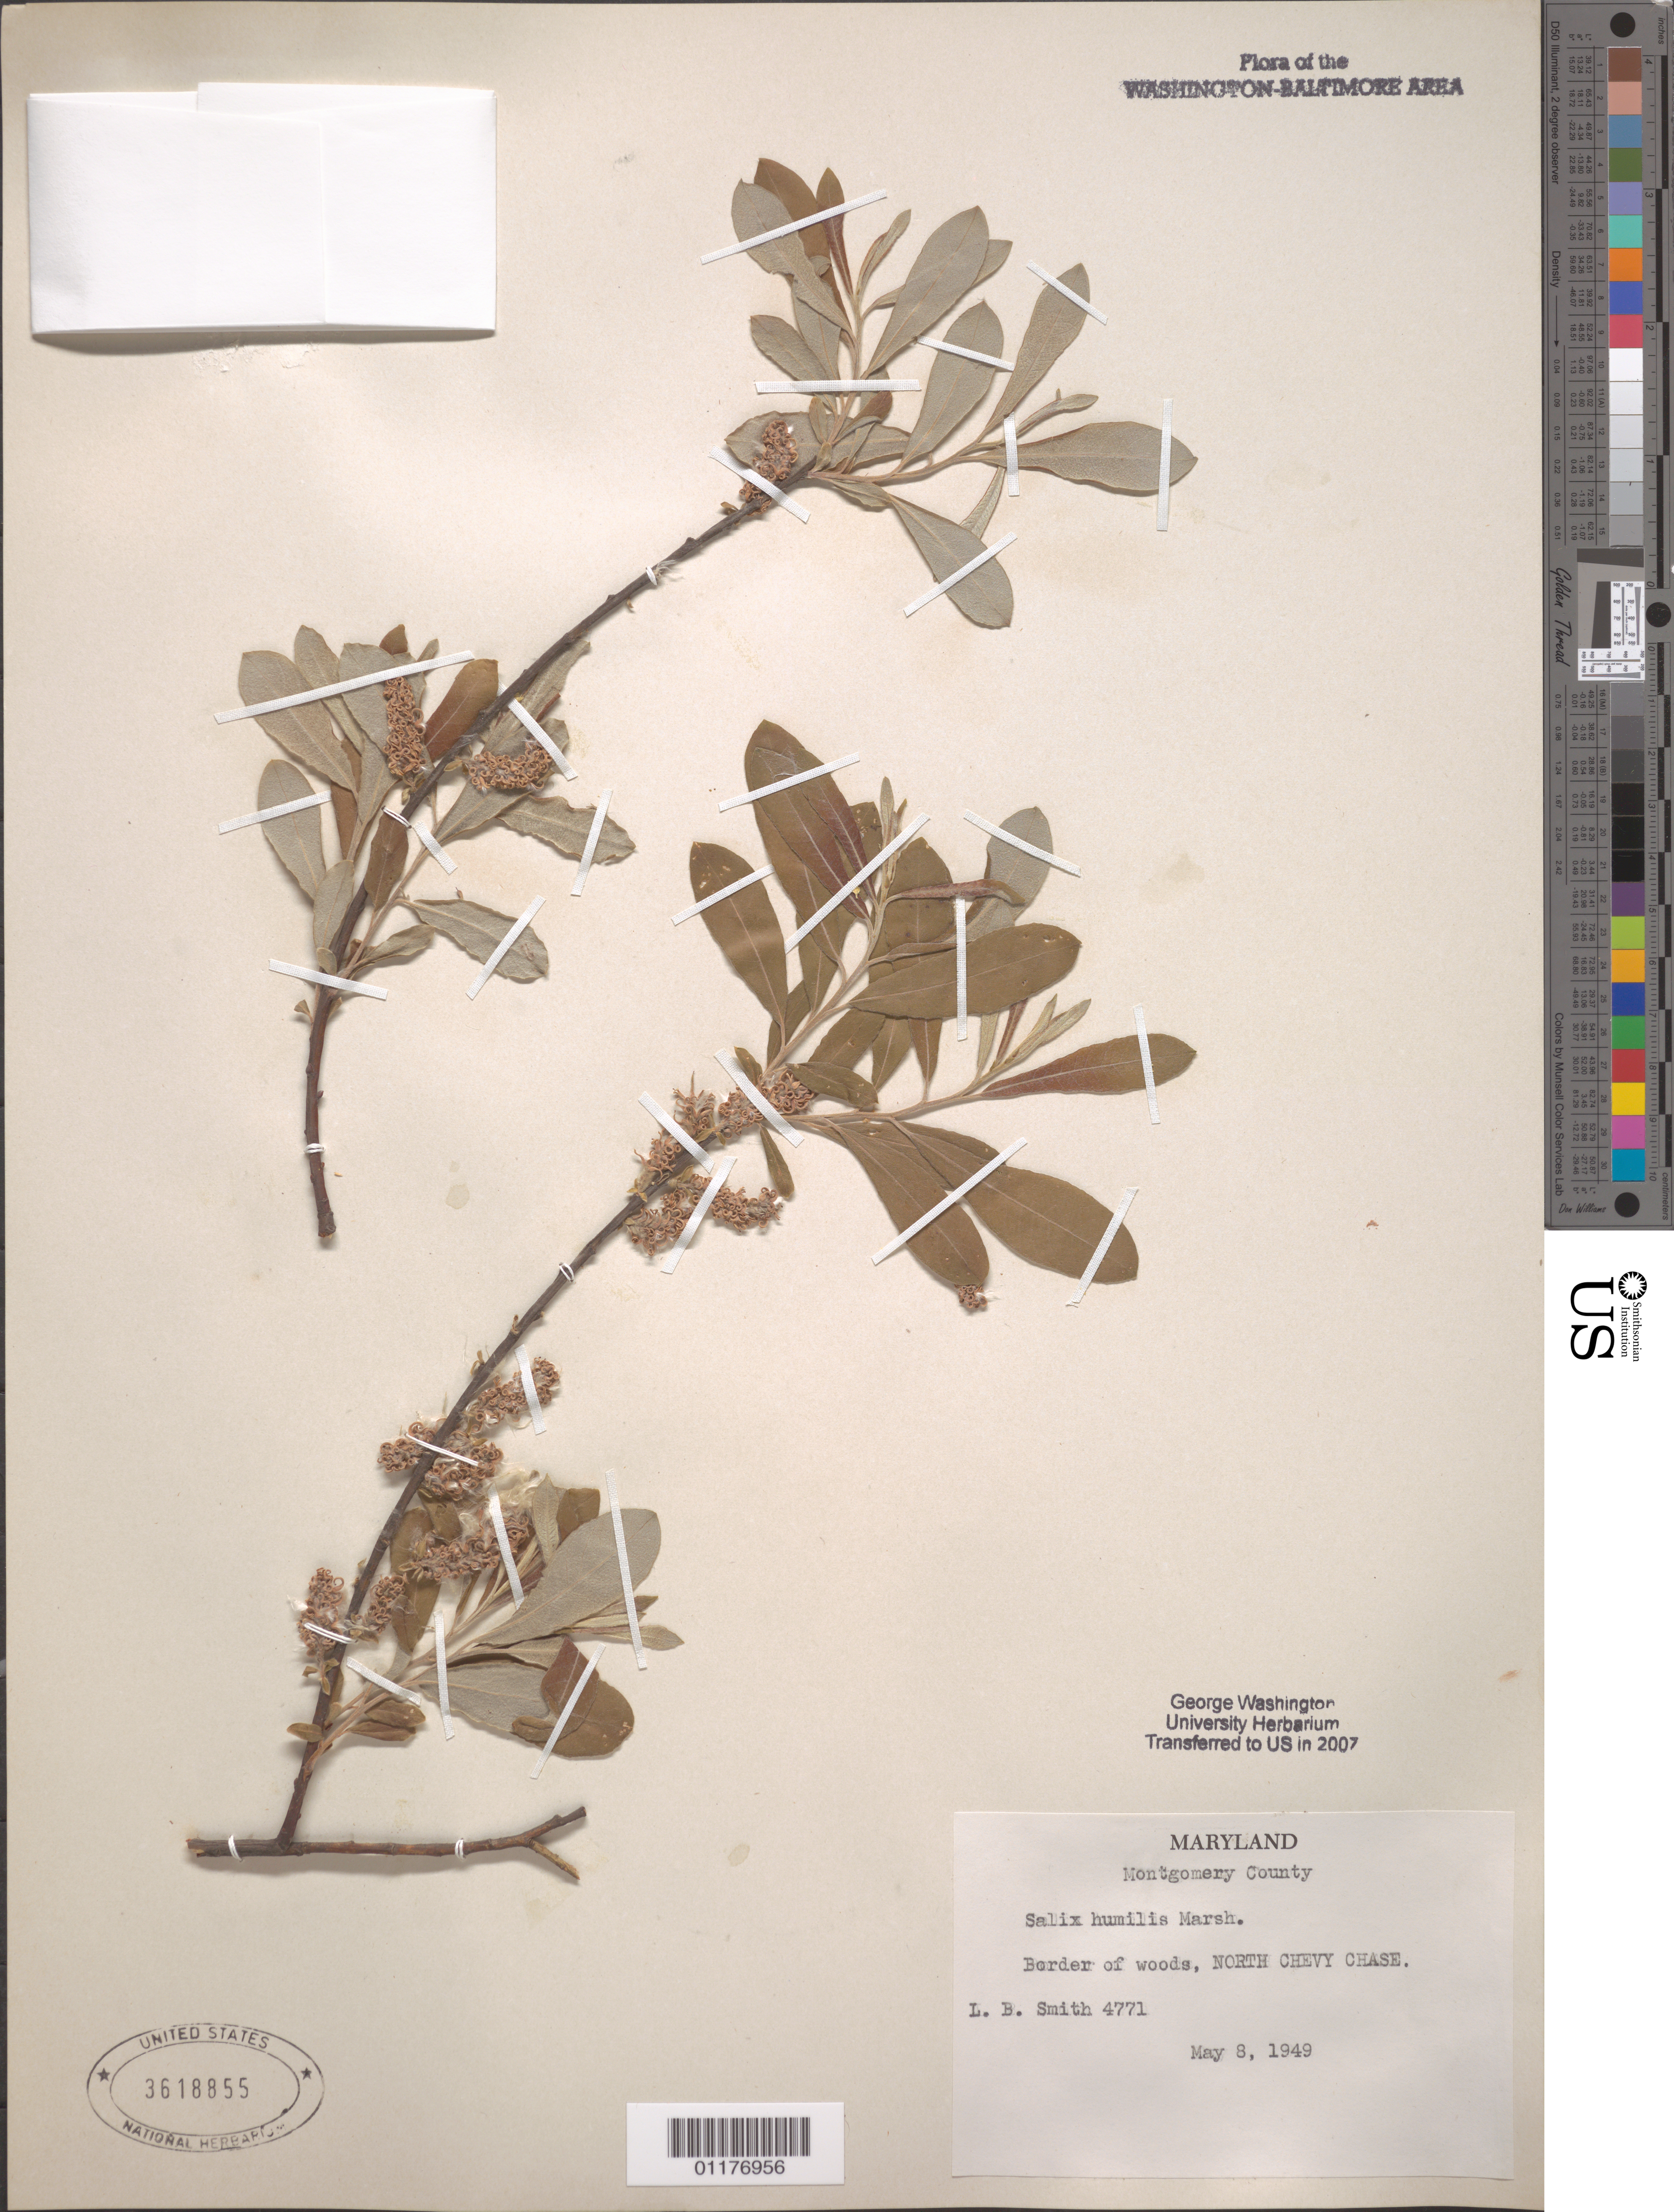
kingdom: Plantae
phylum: Tracheophyta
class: Magnoliopsida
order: Malpighiales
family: Salicaceae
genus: Salix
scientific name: Salix humilis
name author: Marshall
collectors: L. Smith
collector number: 4770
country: United States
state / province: Maryland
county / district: Montgomery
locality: N Chevy Chase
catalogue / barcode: US 3618855